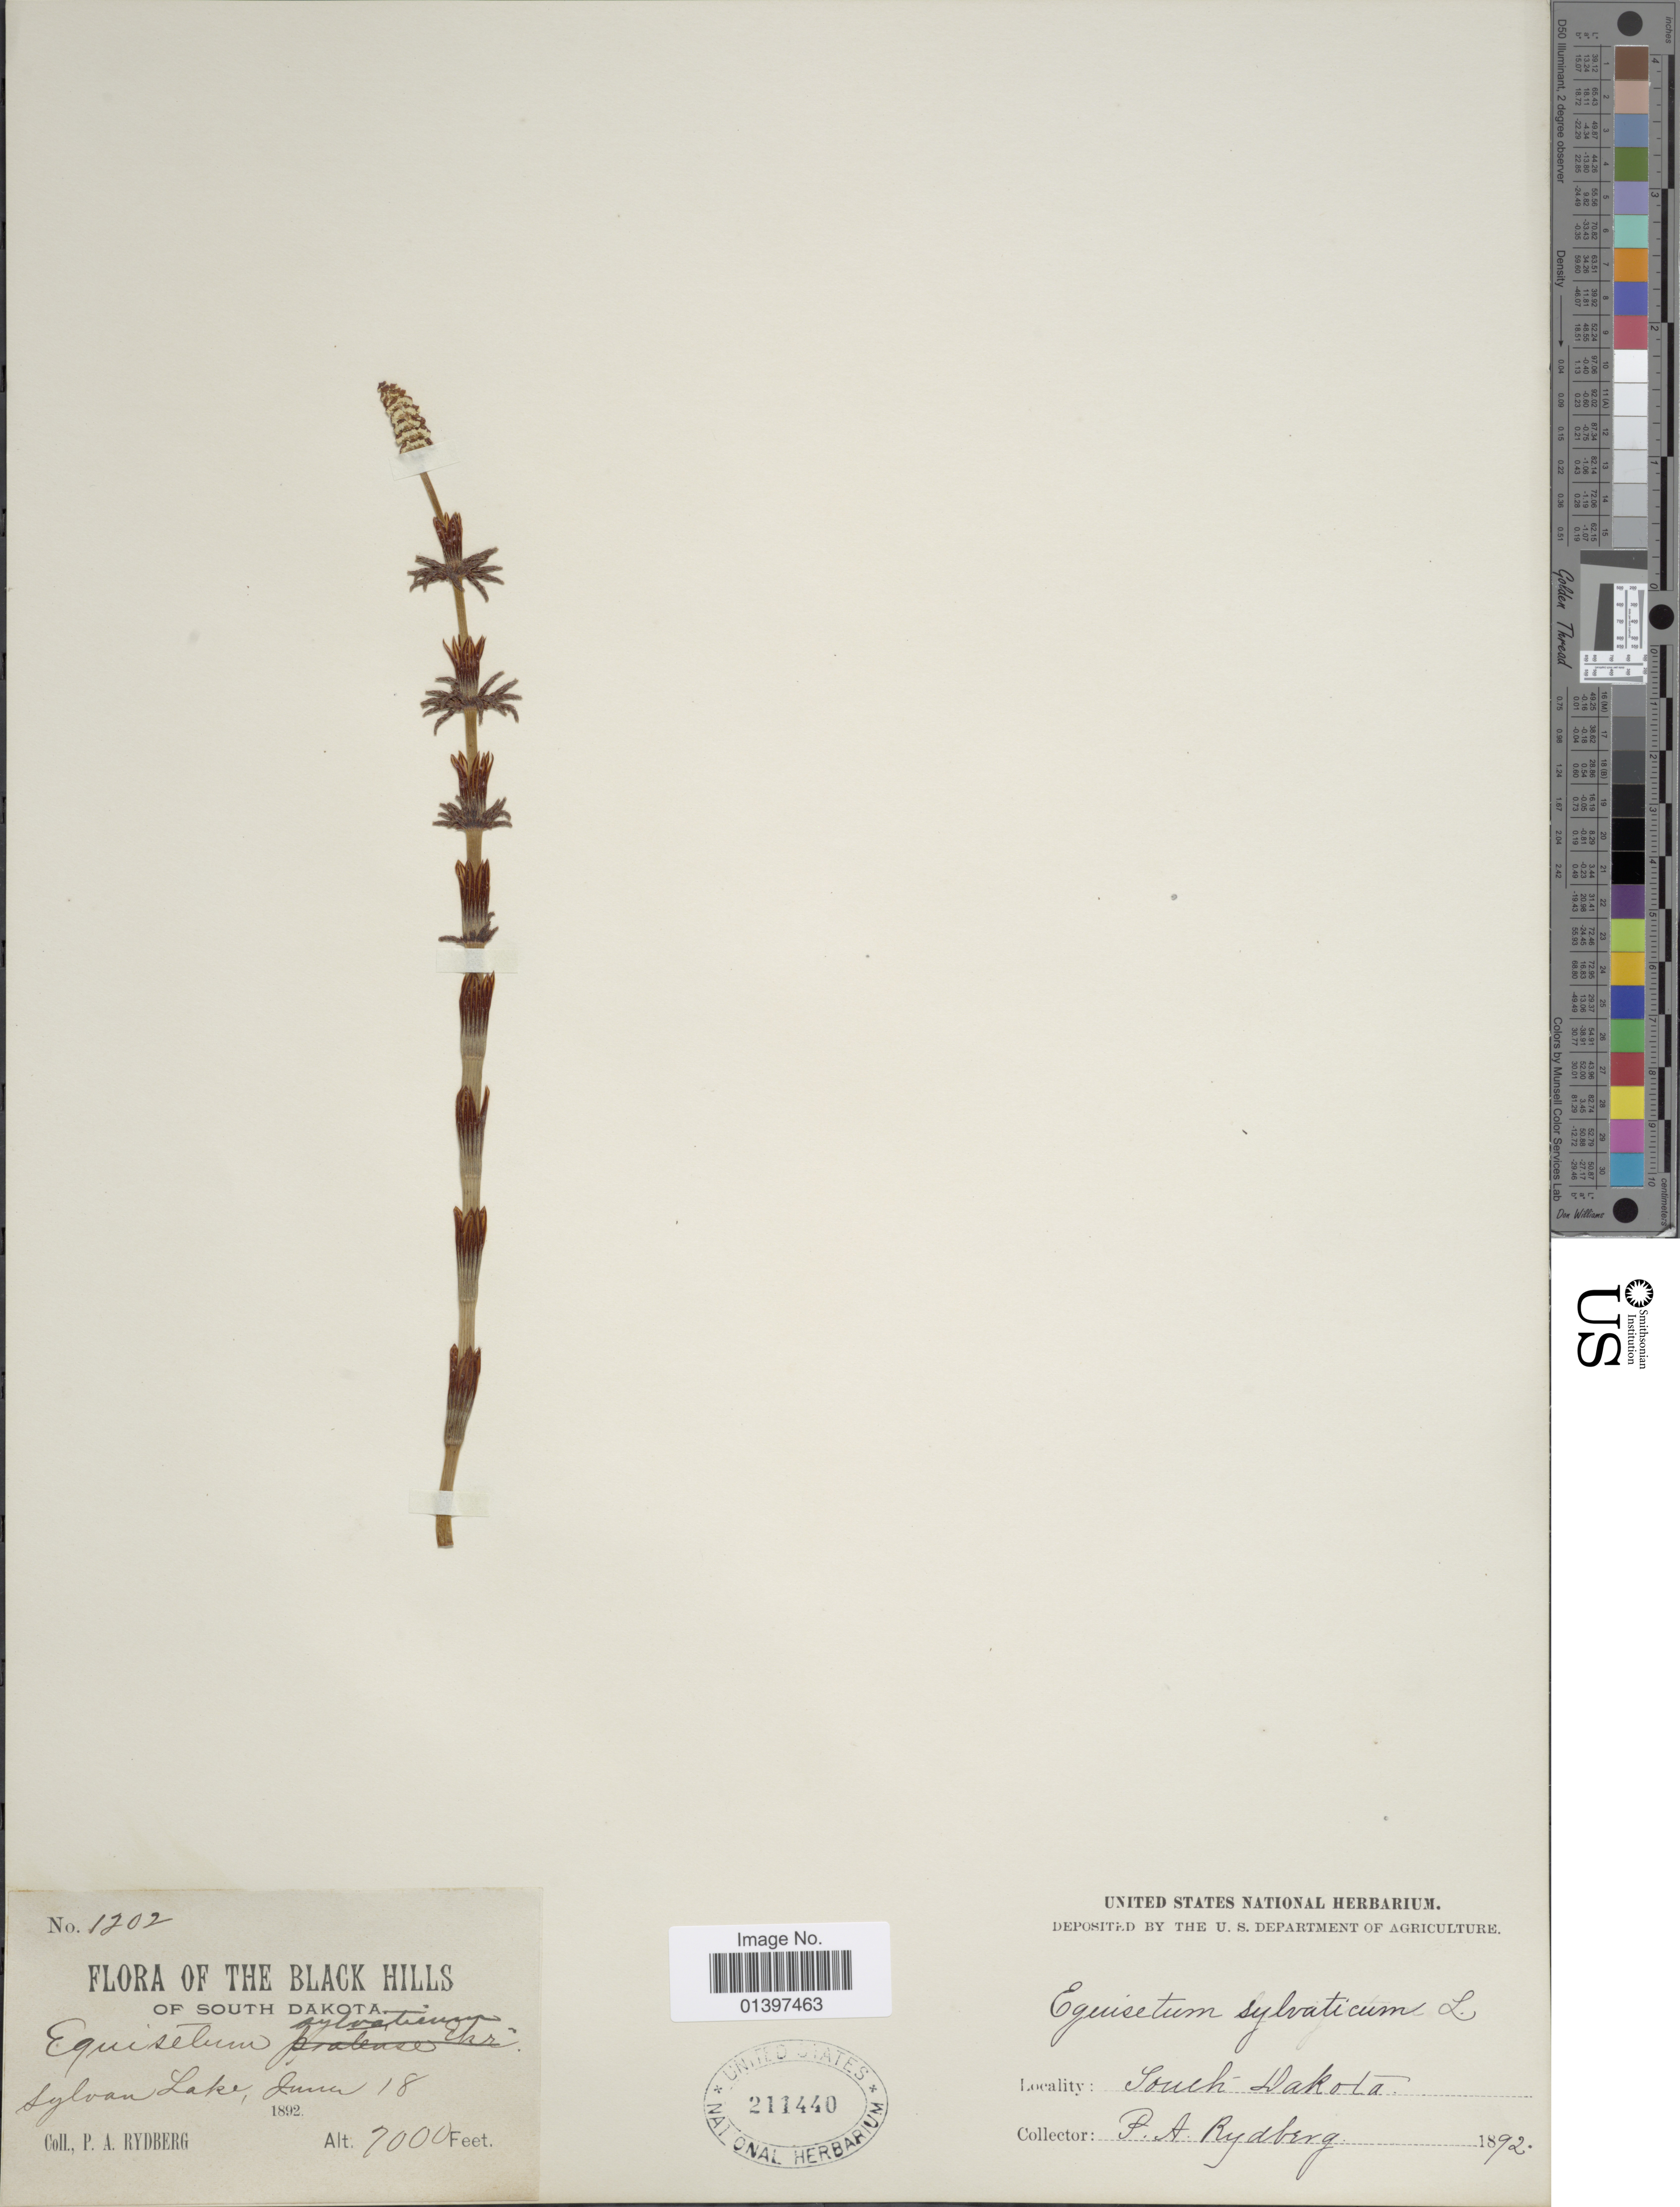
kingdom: Plantae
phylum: Tracheophyta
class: Polypodiopsida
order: Equisetales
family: Equisetaceae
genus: Equisetum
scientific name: Equisetum sylvaticum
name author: L.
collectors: P. A. Rydberg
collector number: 1202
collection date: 1892-06-18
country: United States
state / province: South Dakota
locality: The Black hills, sylvan Lake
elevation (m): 2134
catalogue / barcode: US 211440